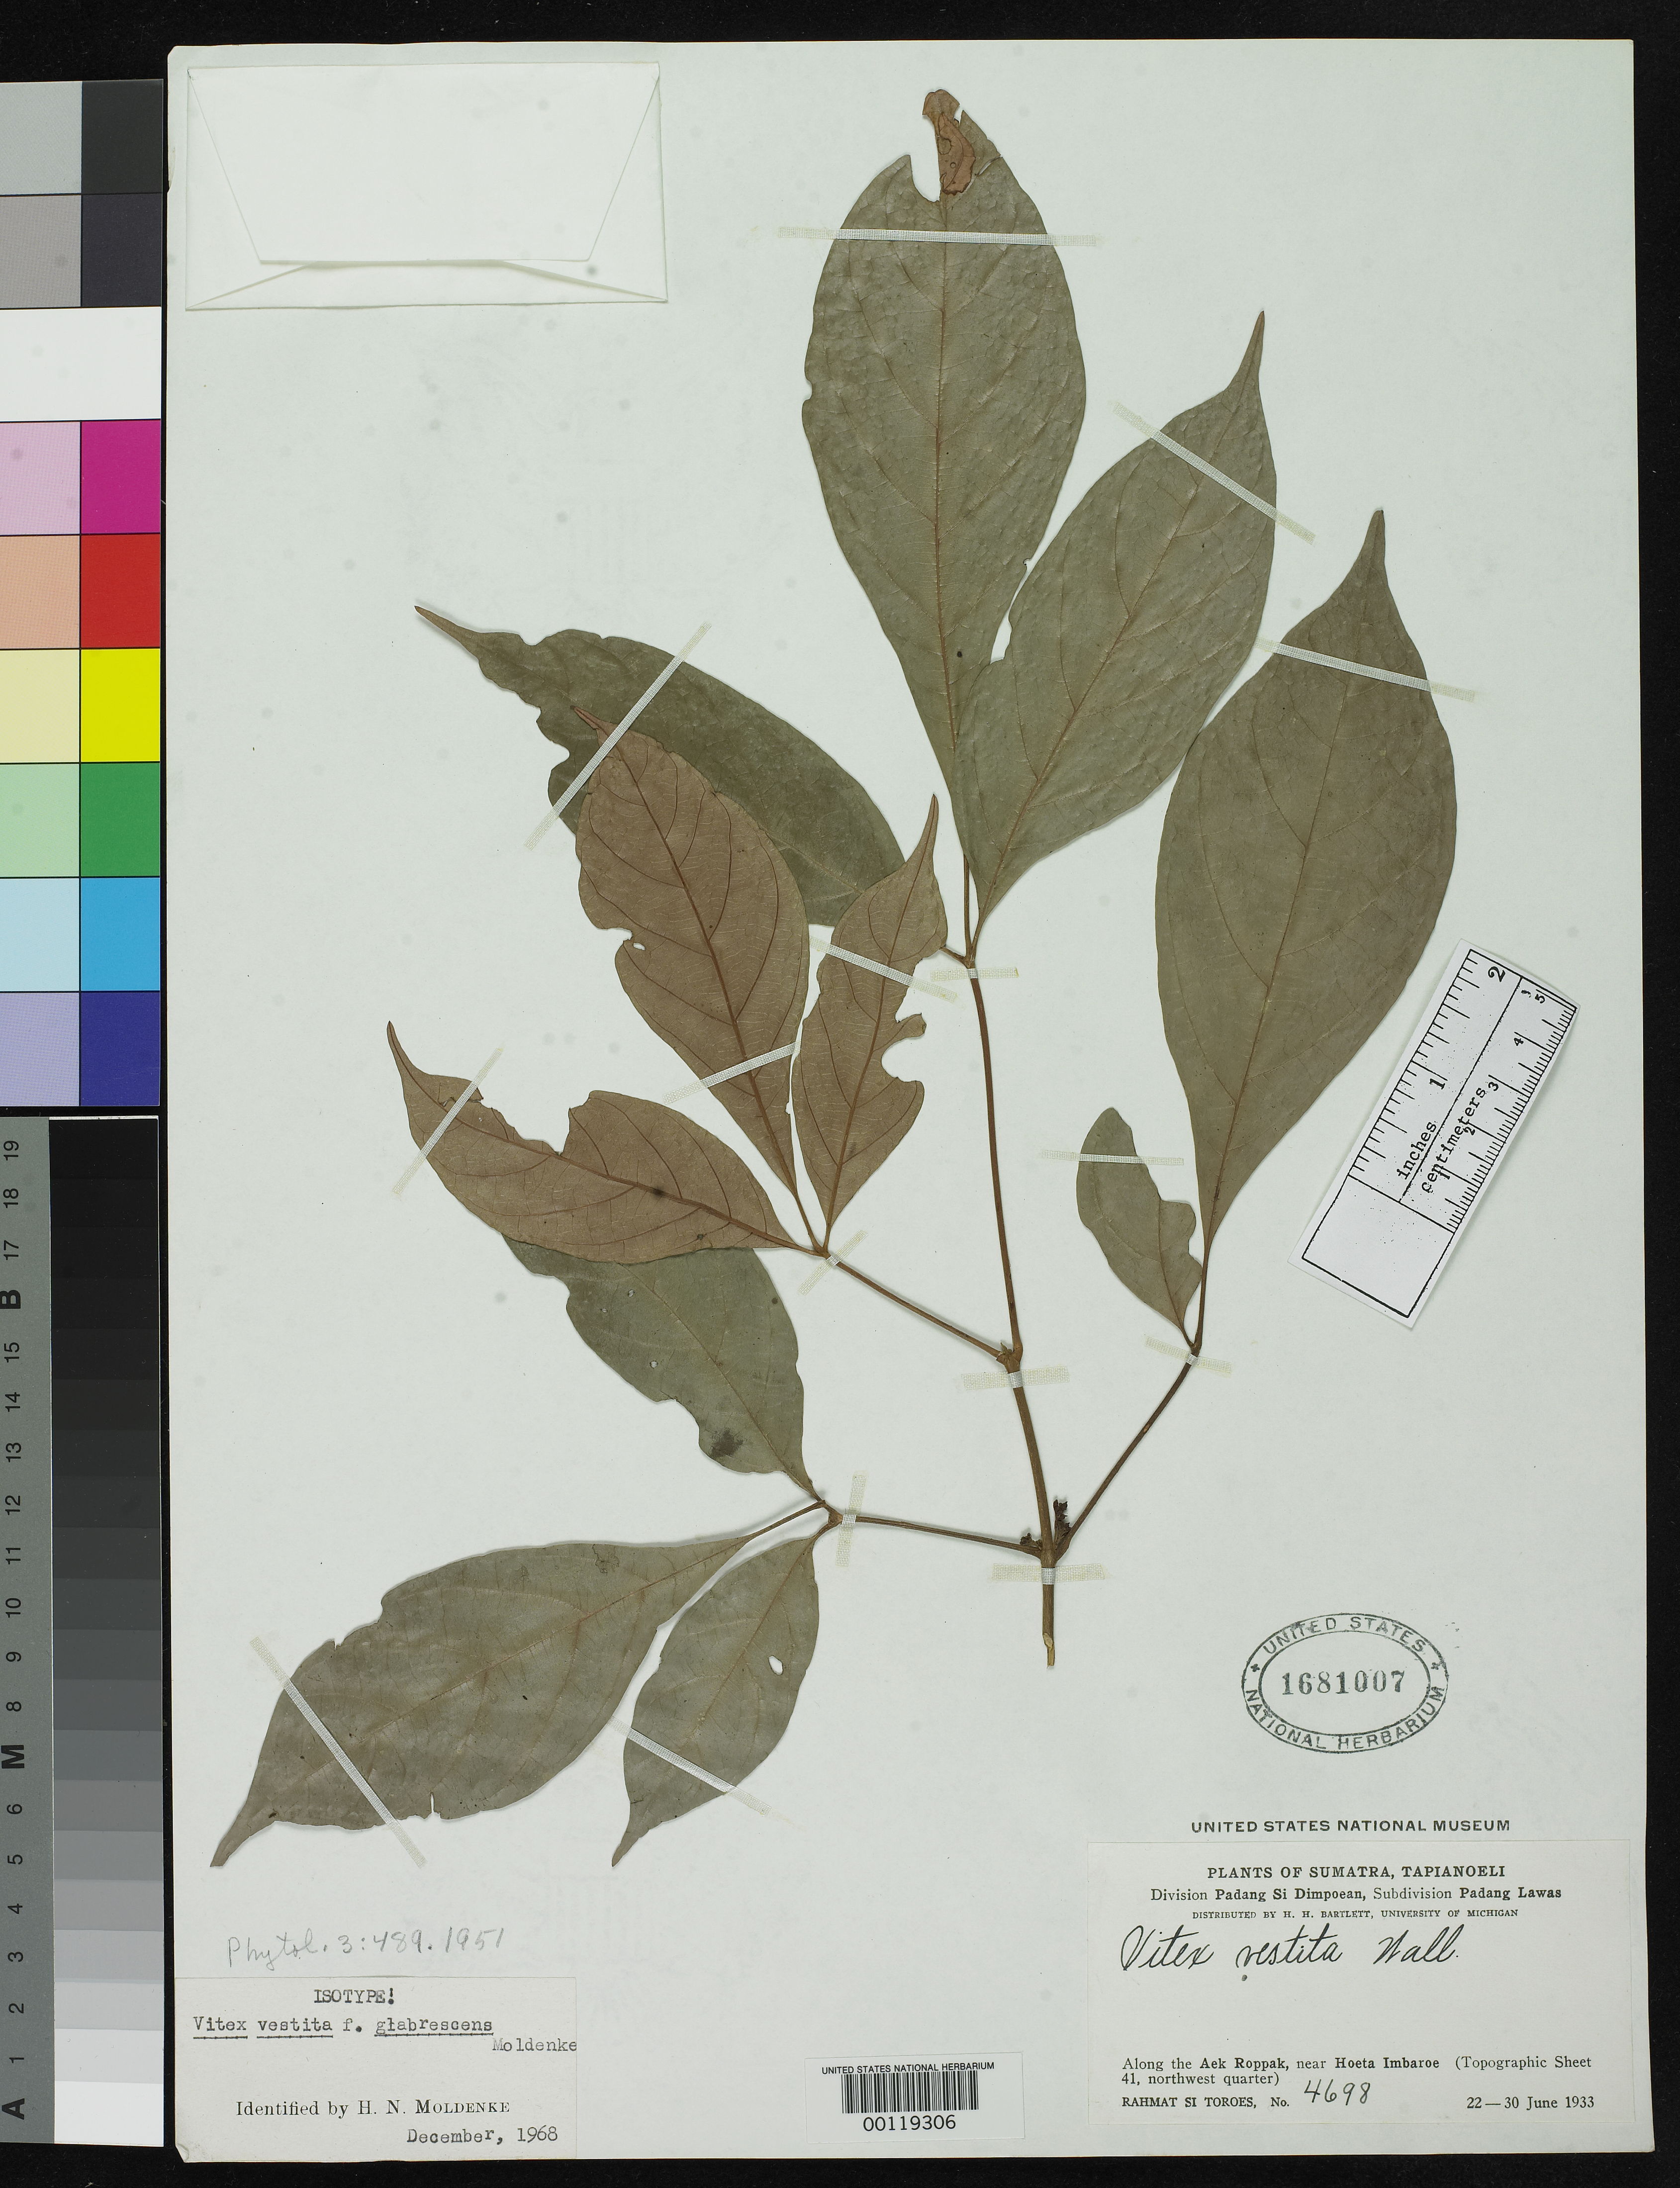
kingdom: Plantae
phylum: Tracheophyta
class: Magnoliopsida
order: Lamiales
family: Lamiaceae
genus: Vitex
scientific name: Vitex vestita f. glabrescens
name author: Moldenke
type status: Isotype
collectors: Rahmat Si Boeea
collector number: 4698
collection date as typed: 22 Jun 1933 to 30 Jun 1933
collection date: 1933-06-22/1933-06-30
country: Indonesia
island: Sumatra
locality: Aek Rappak, near Hoeta Imbaroe.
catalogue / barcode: US 1681007